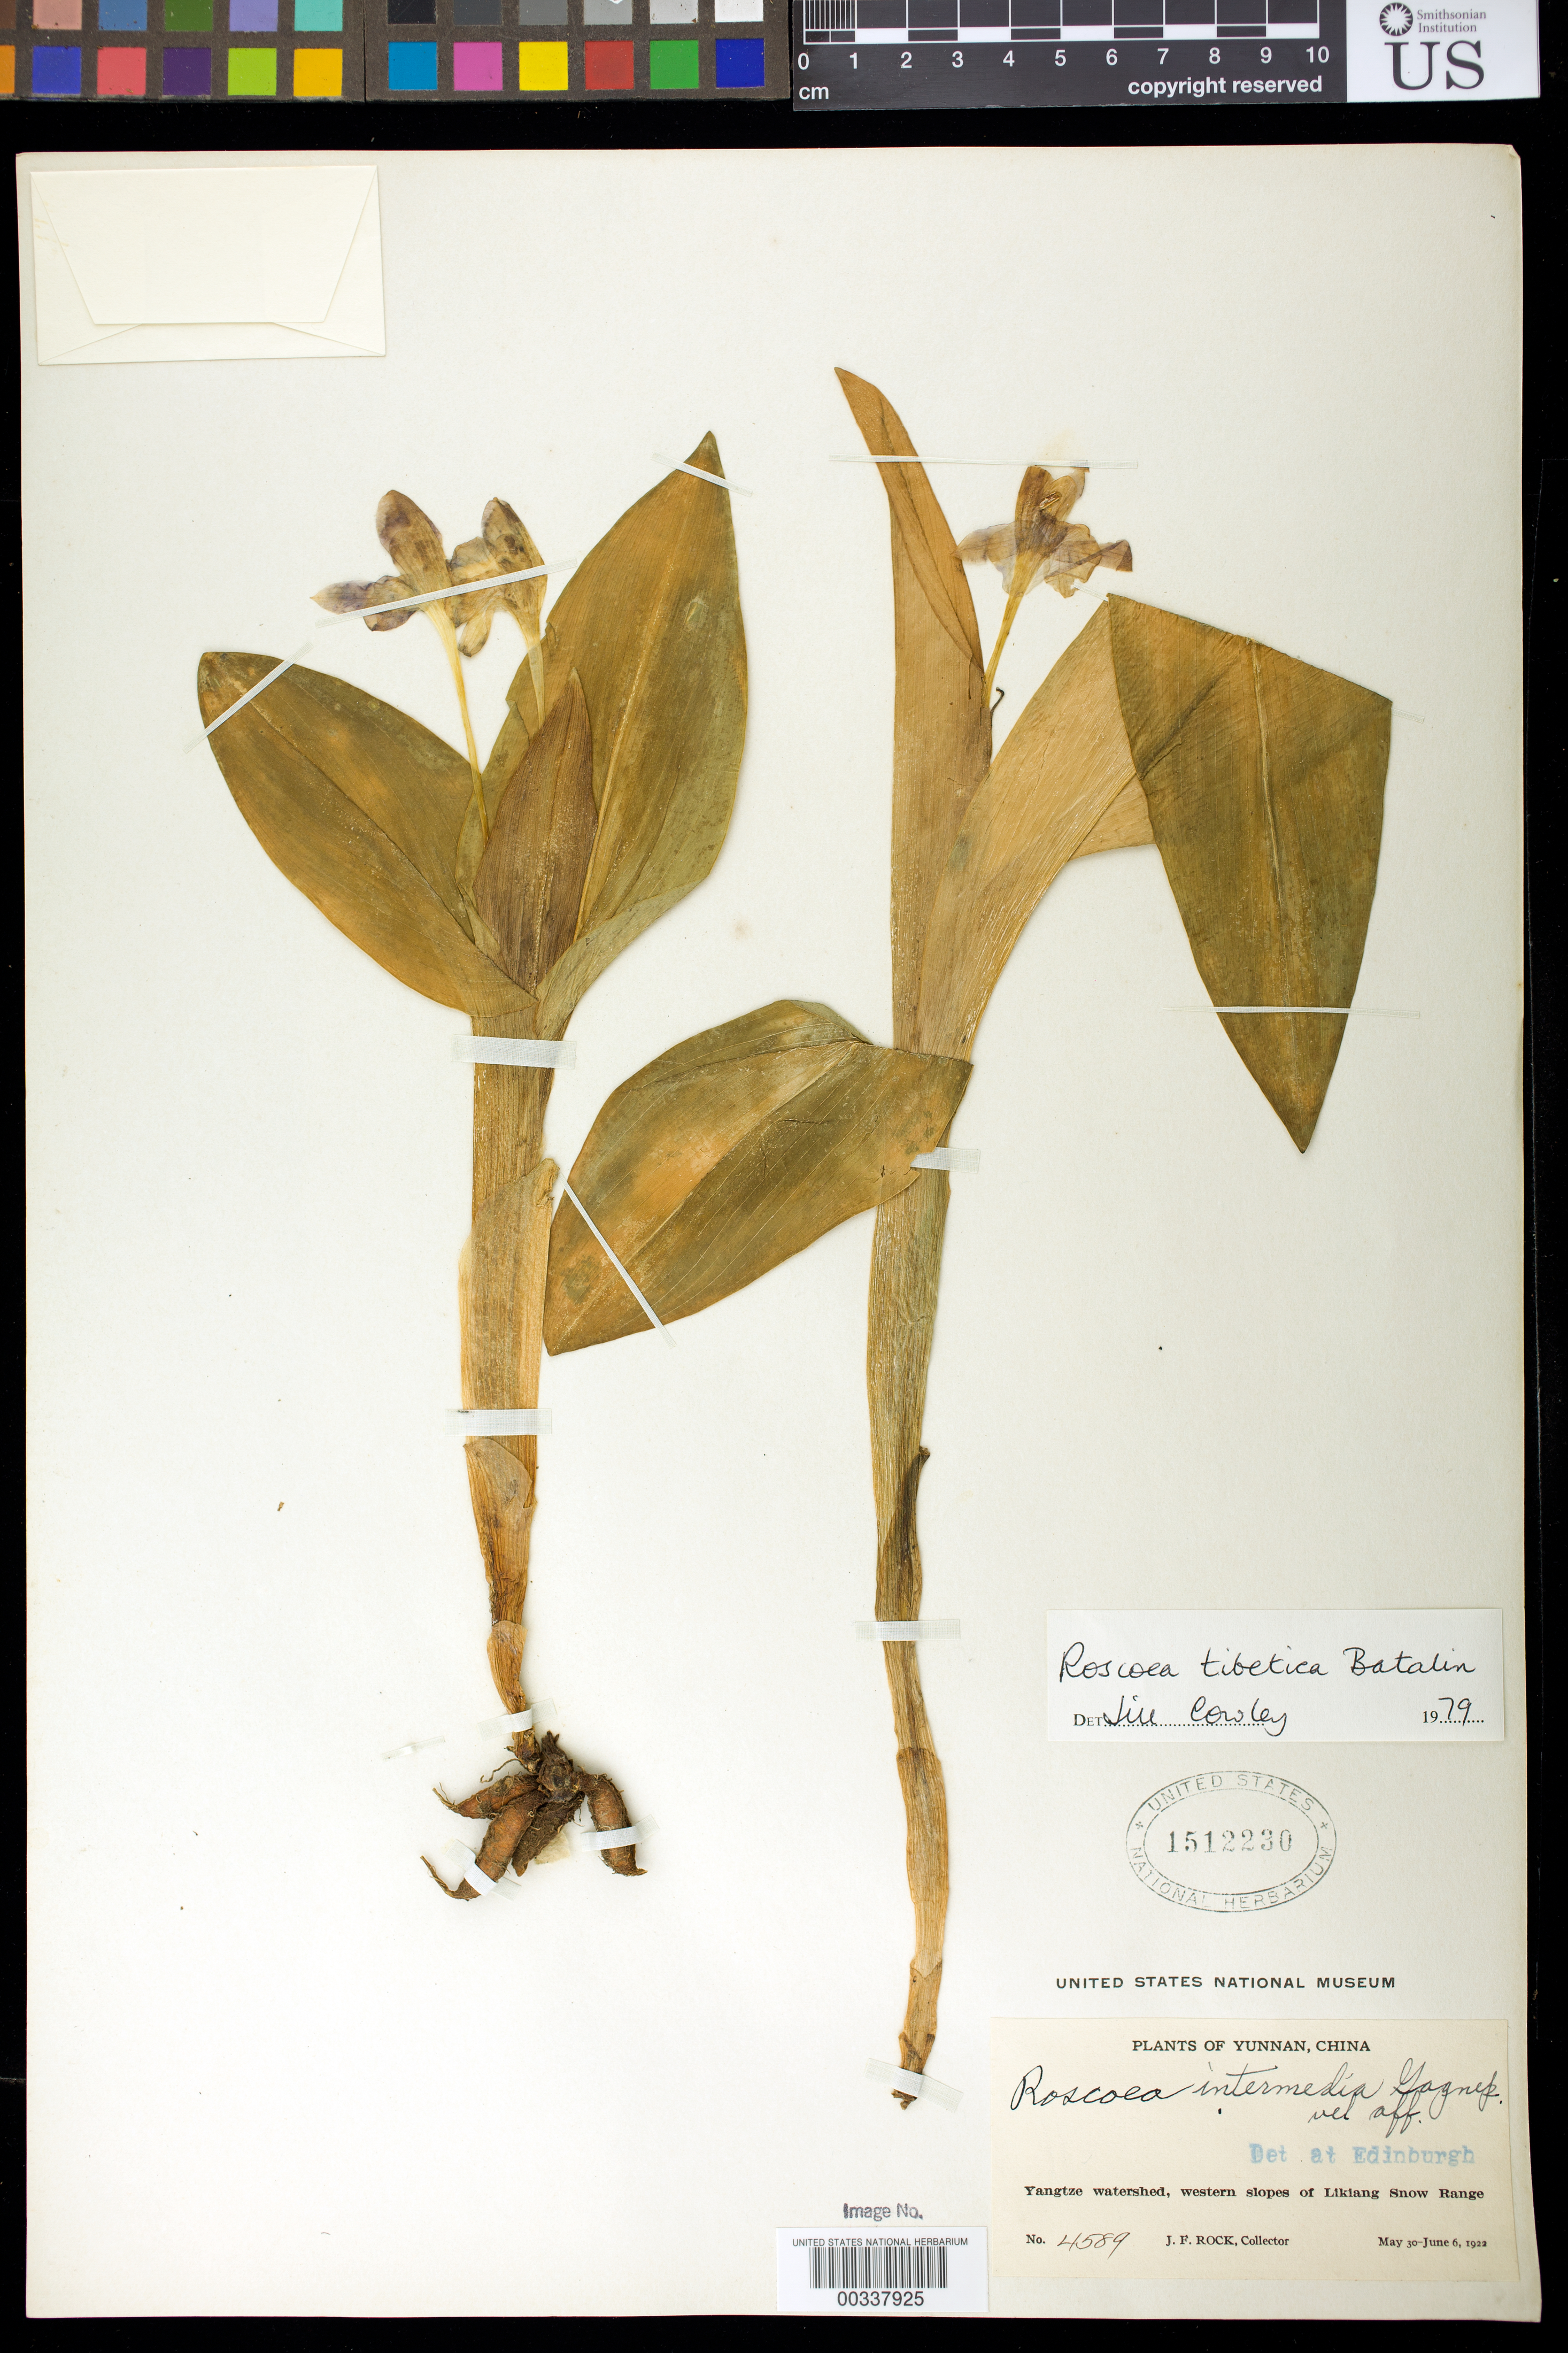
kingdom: Plantae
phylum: Tracheophyta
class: Liliopsida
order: Zingiberales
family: Zingiberaceae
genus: Roscoea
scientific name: Roscoea tibetica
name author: Batalin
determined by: Cowley, J.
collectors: J. F. Rock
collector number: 4589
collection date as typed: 30 May 1922 to 06 Jun 1922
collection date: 1922-05-30/1922-06-06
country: China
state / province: Yunnan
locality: Yangtze watershed, western slopes of Likiang snow range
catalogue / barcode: US 1512230